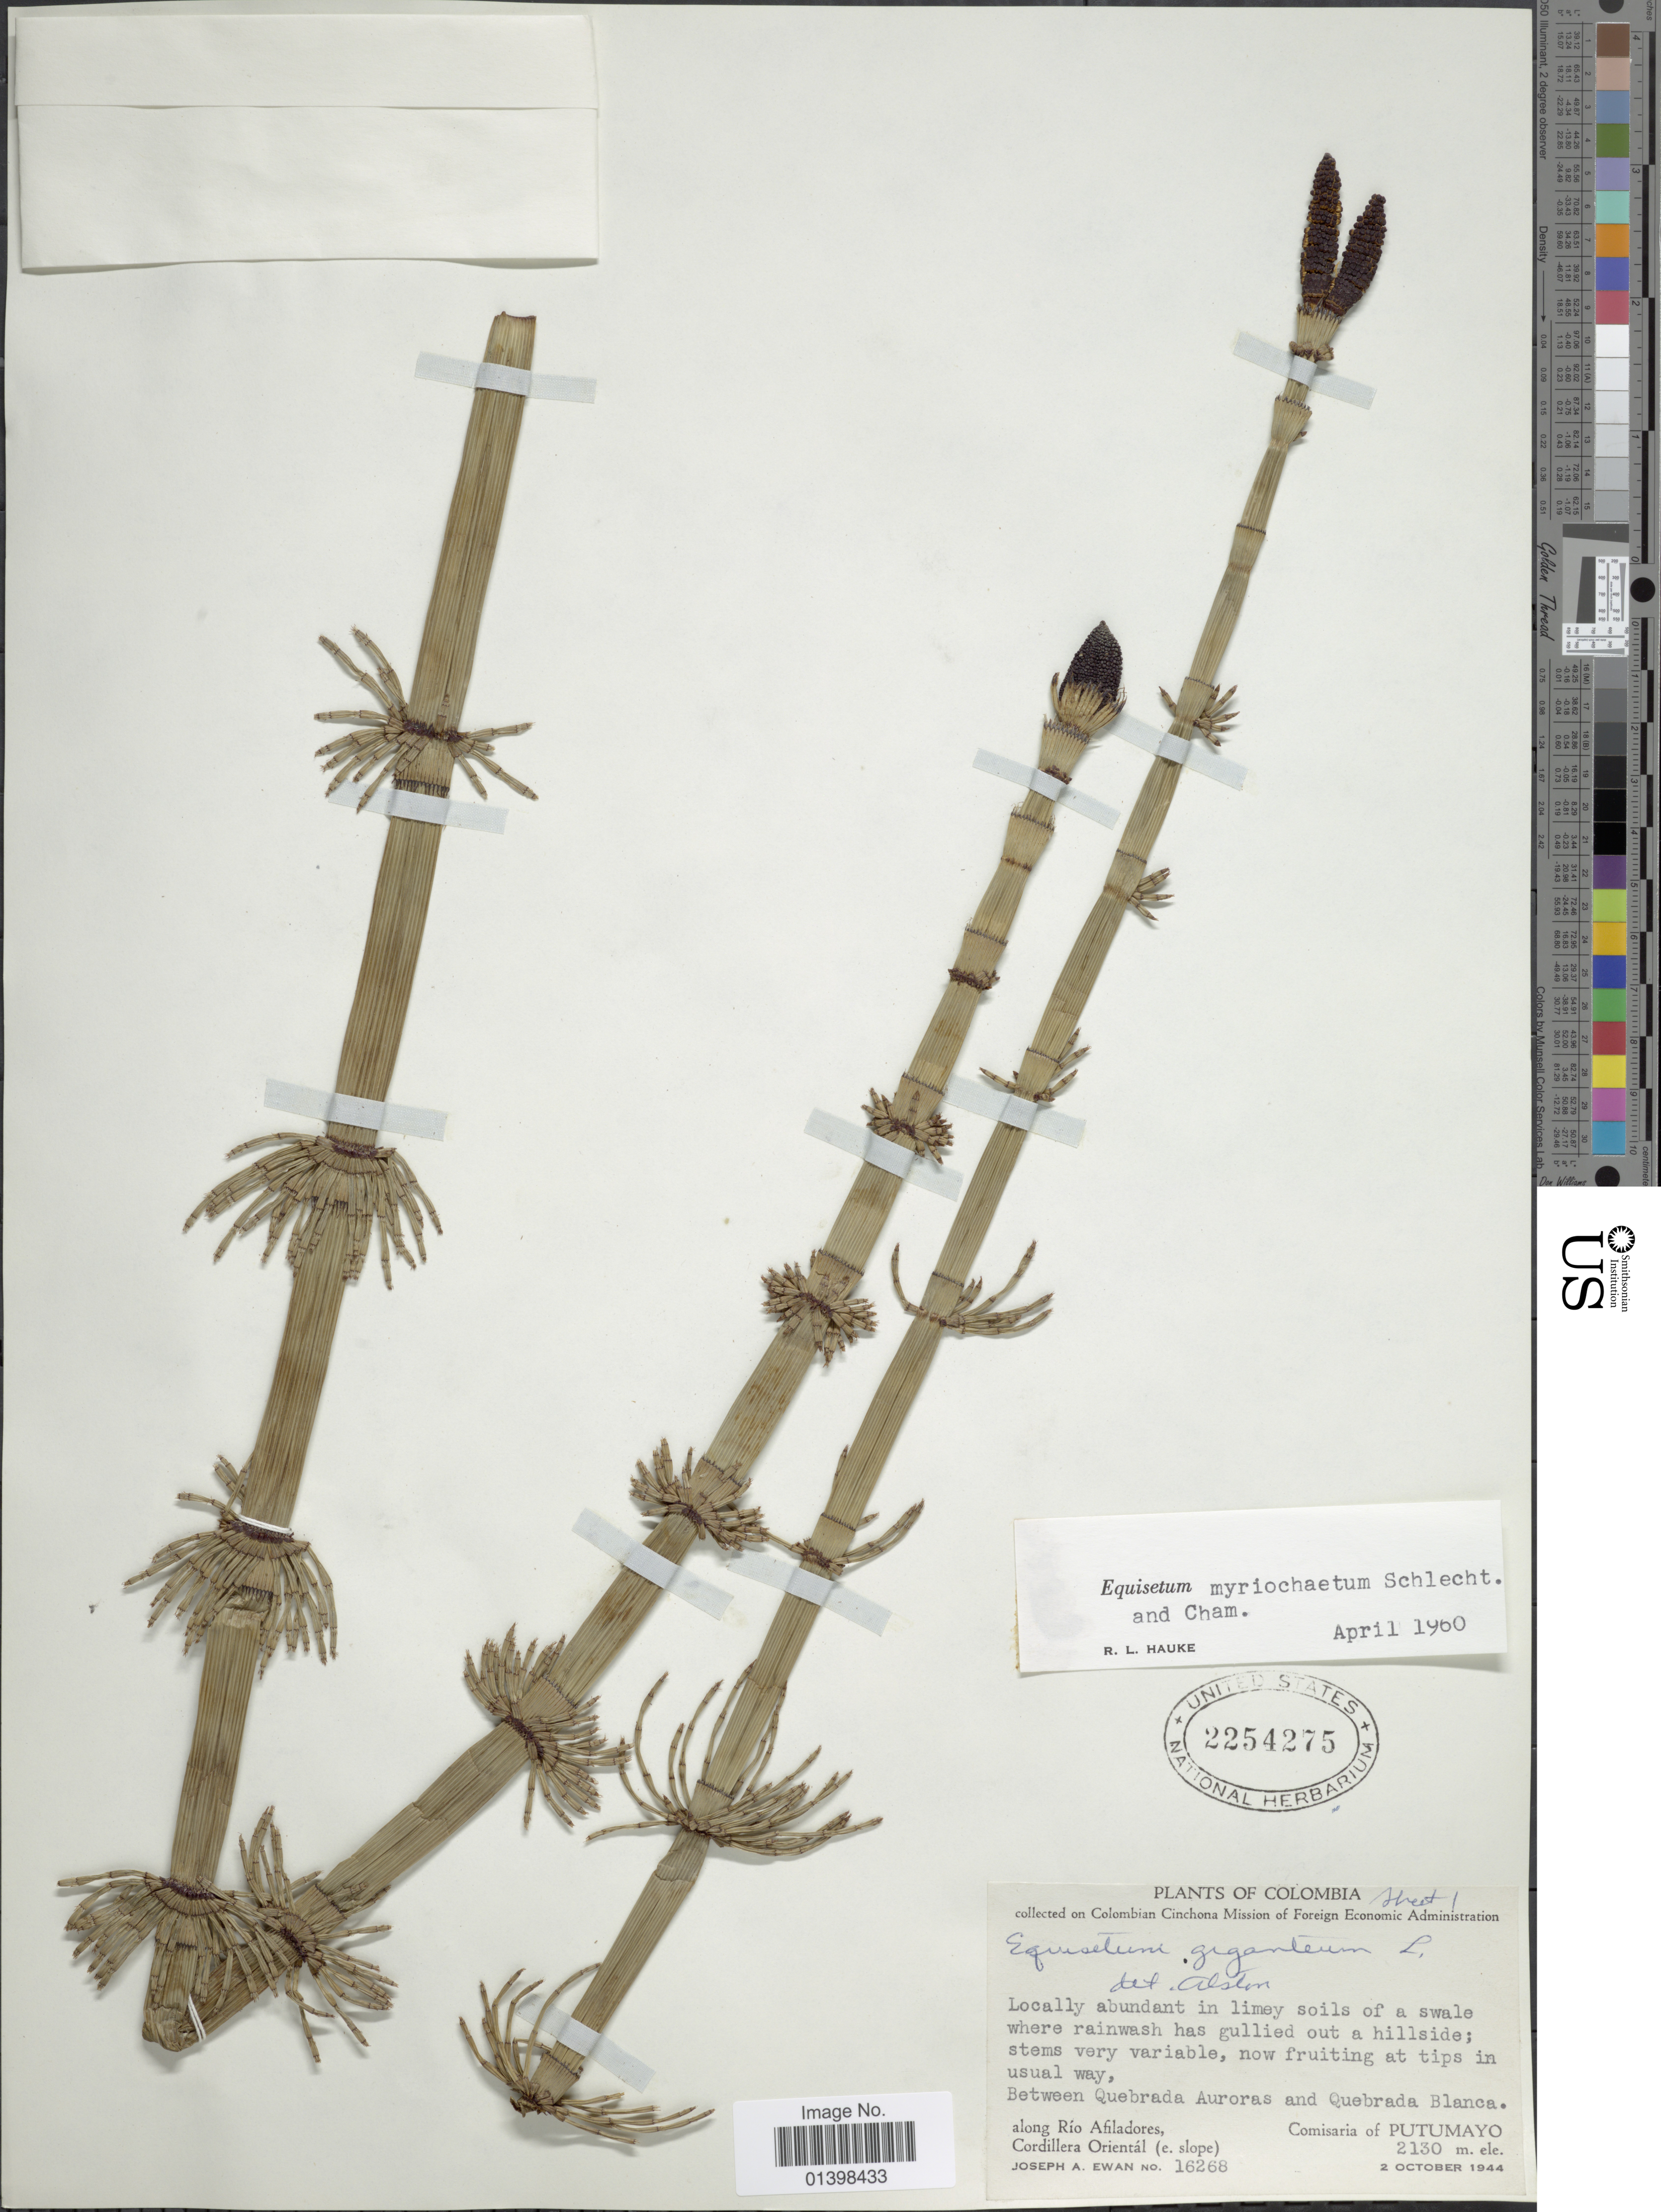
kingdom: Plantae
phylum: Tracheophyta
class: Polypodiopsida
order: Equisetales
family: Equisetaceae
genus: Equisetum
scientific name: Equisetum myriochaetum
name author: Schltdl. & Cham.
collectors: J. A. Ewan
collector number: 16268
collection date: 1944-10-02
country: Colombia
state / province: Putumayo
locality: Between Quebrada Auroras and Quebrada Blanca, along Río Afiladores, Cordillera Orientál (e.slope)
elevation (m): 2130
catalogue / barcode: US 2254275